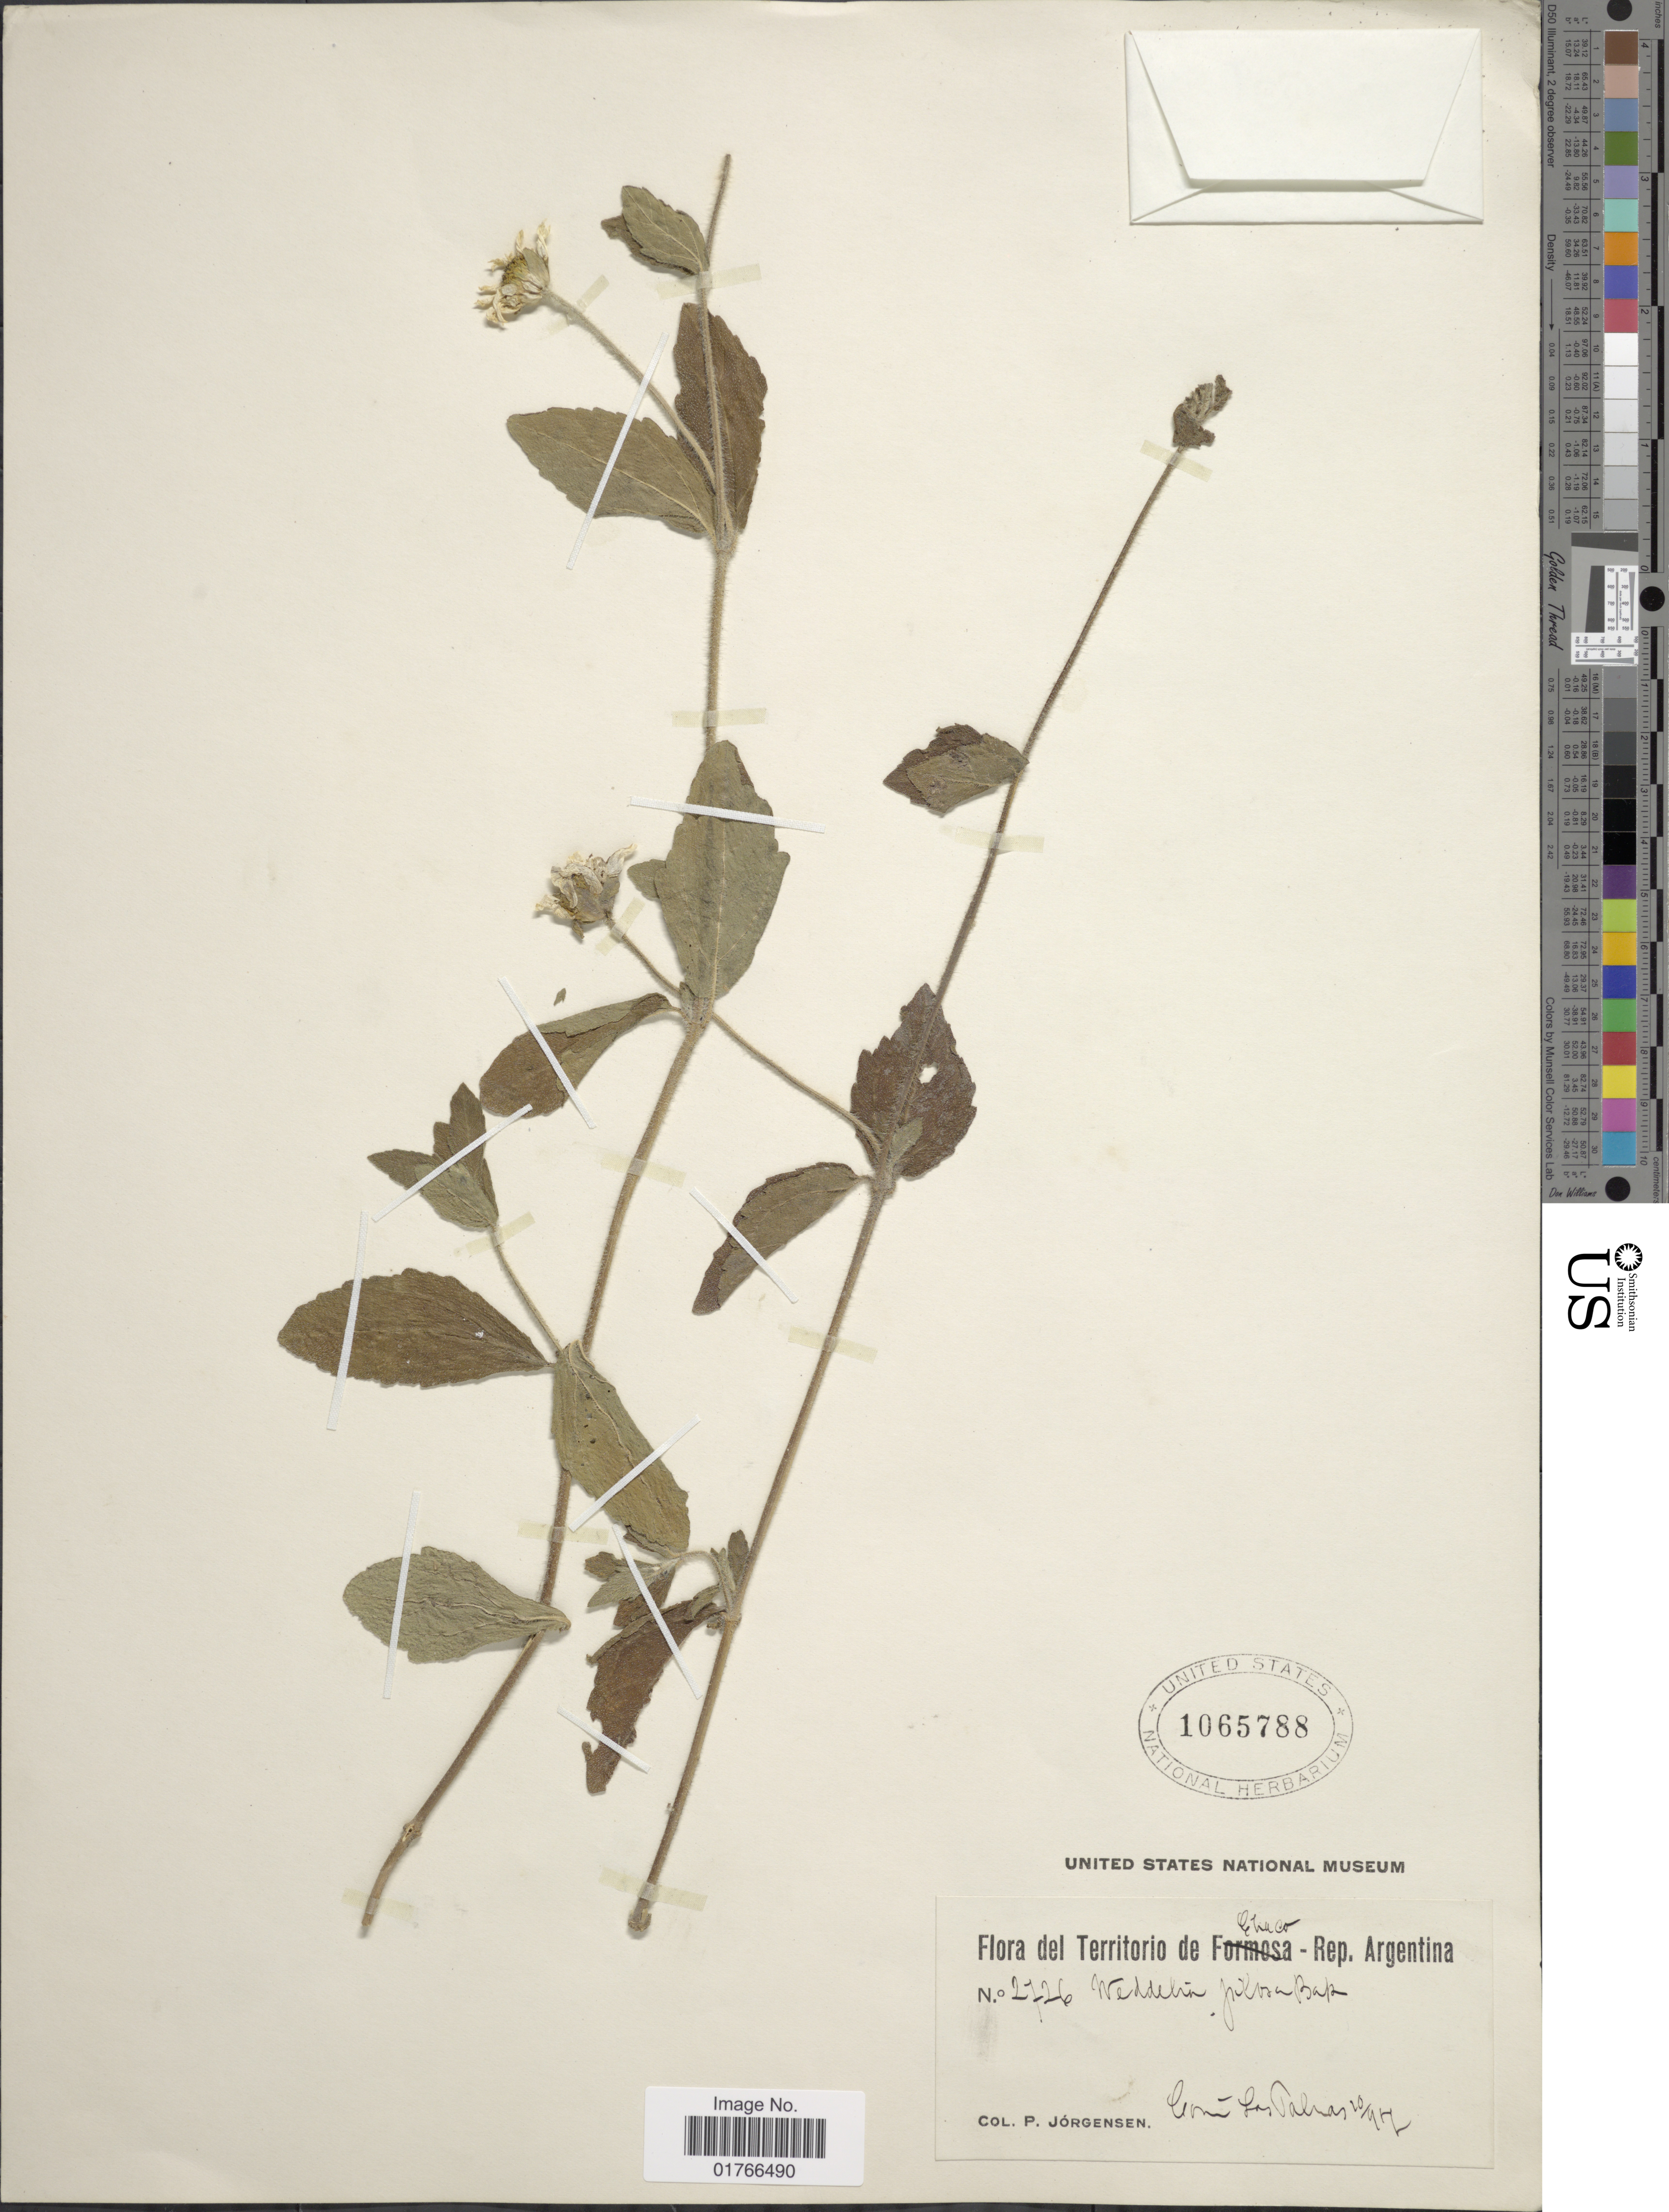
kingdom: Plantae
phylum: Tracheophyta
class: Magnoliopsida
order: Asterales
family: Asteraceae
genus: Sphagneticola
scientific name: Sphagneticola brachycarpa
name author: (Baker) Pruski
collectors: P. Jörgensen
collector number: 2726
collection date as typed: Transcribed d/m/y: /10/97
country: Argentina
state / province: Chaco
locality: Rep. Argentina, Las Talmas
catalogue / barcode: US 1065788